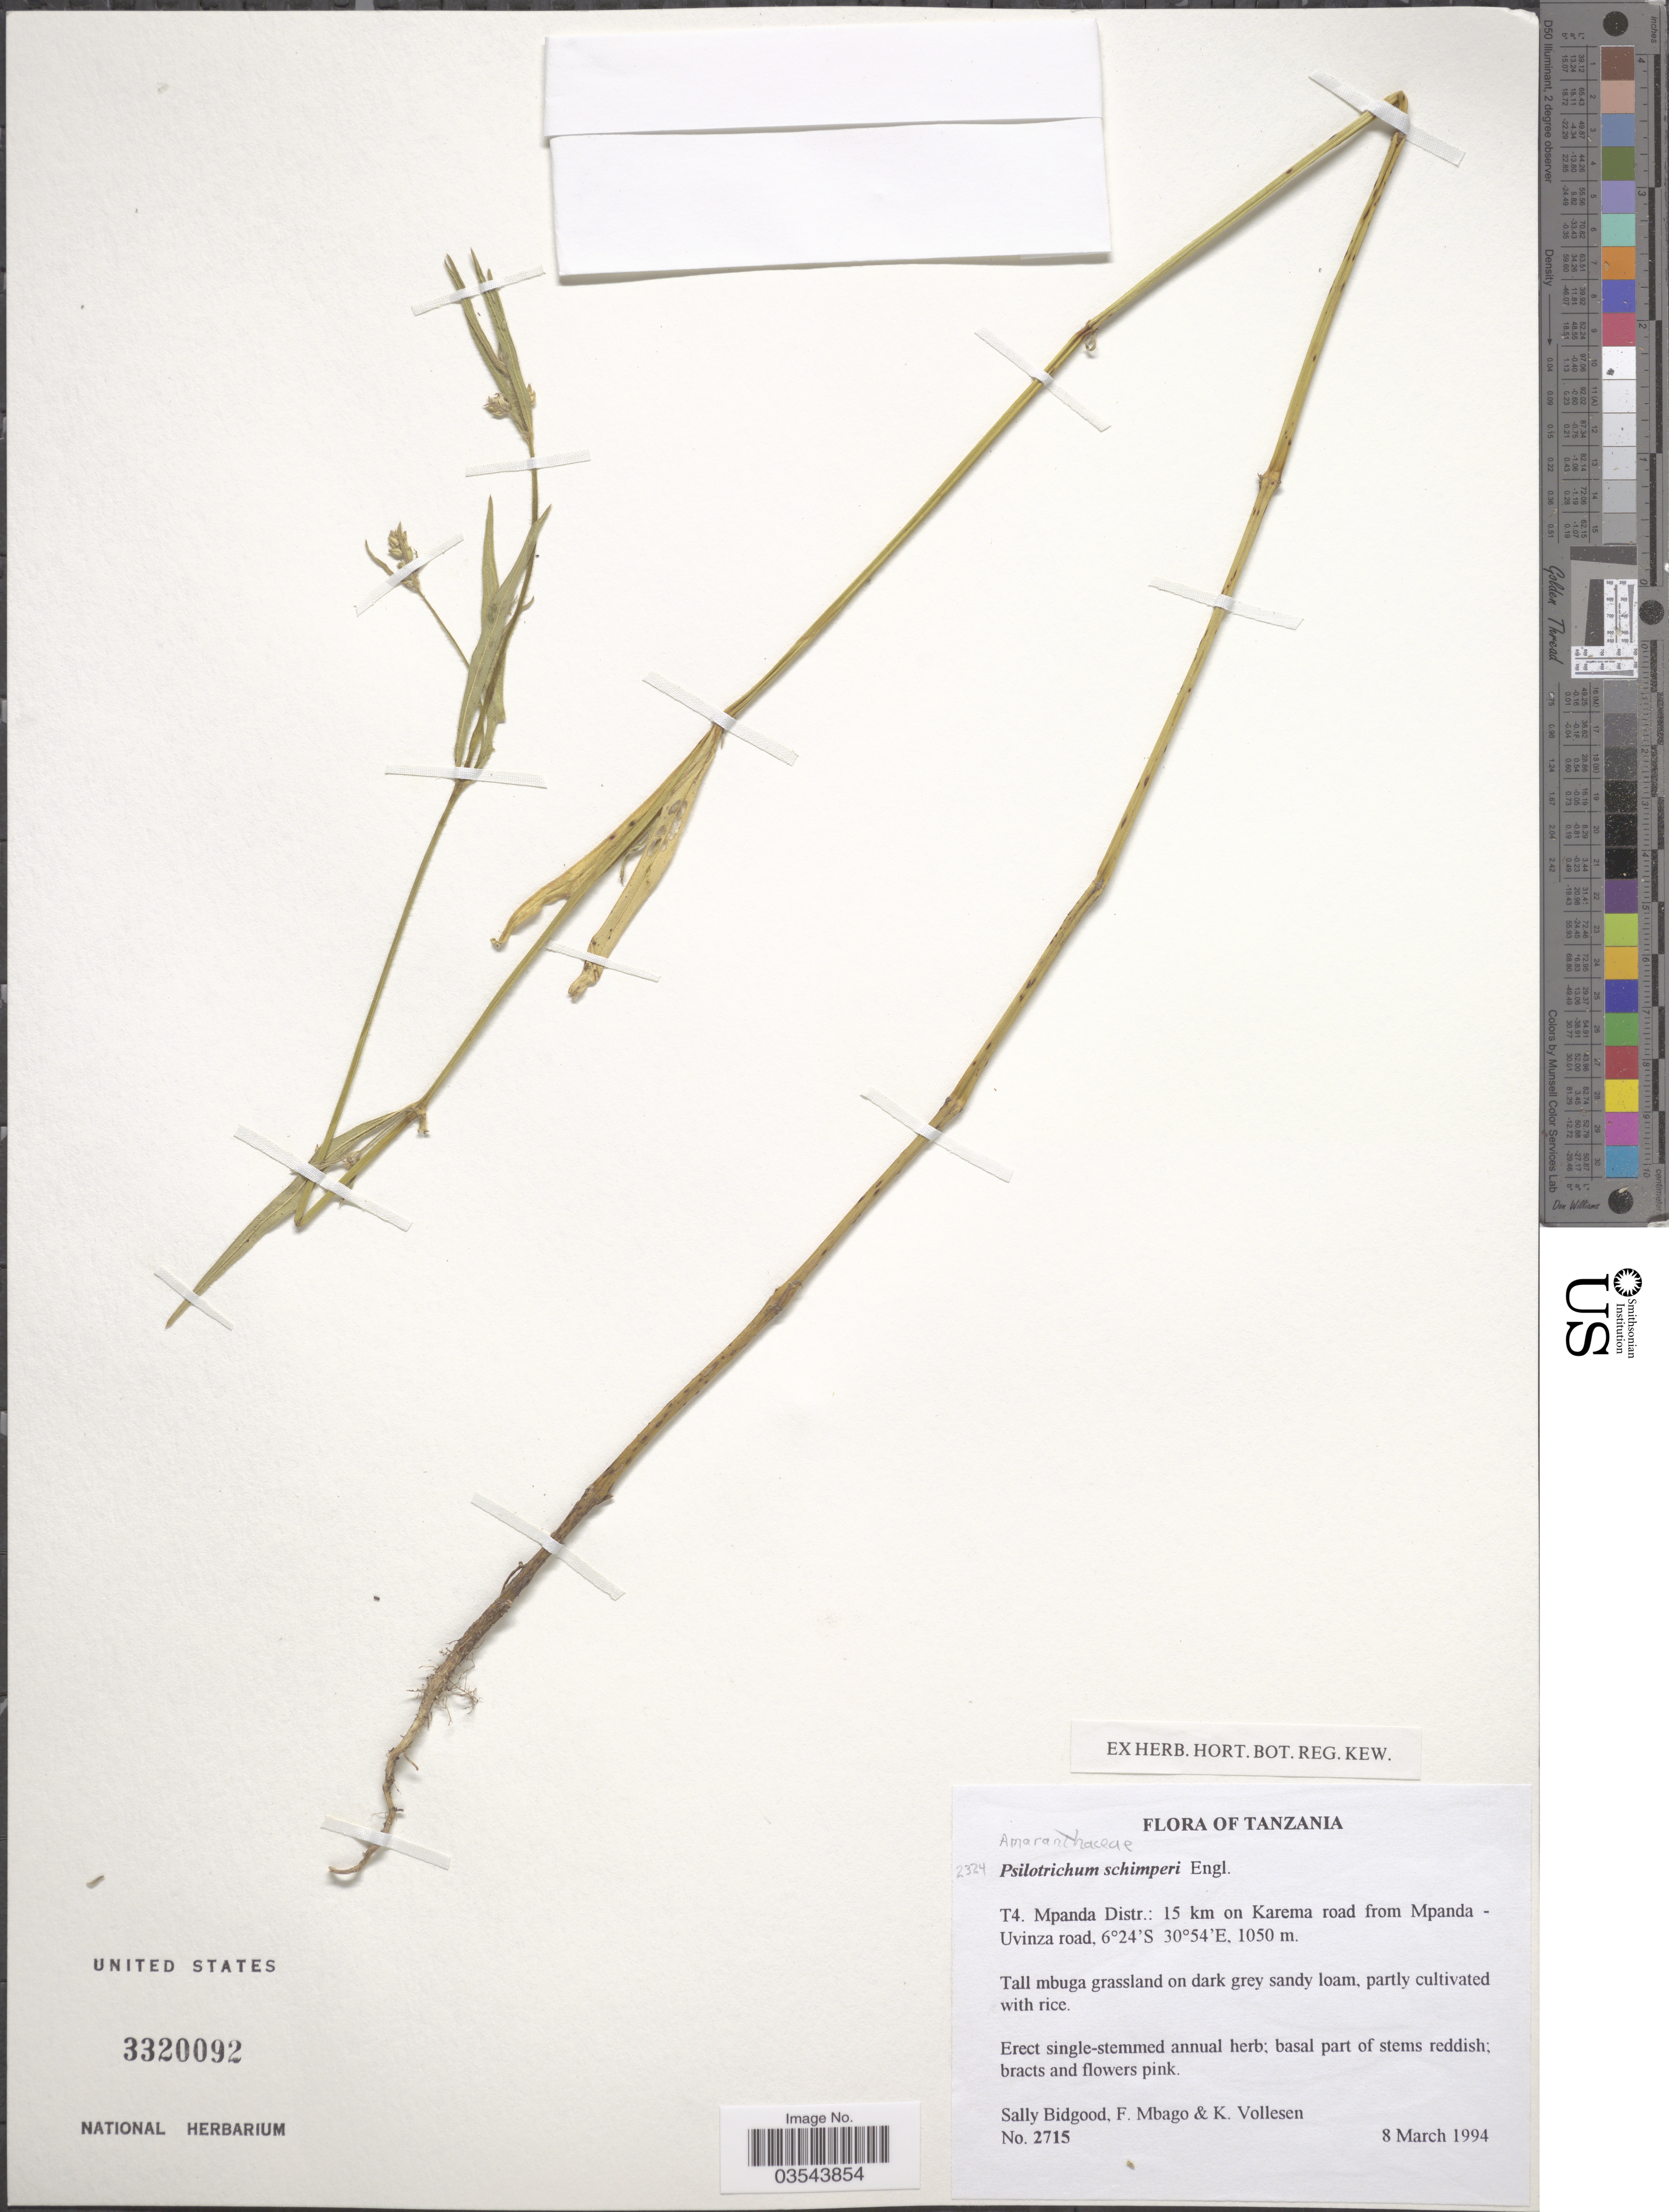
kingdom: Plantae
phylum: Tracheophyta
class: Magnoliopsida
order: Caryophyllales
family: Amaranthaceae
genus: Psilotrichum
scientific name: Psilotrichum schimperi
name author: Engl.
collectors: S. Bidgood, F. Mbago & K. Vollesen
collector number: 2715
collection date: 1994-03-08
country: Tanzania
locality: T4. Mpanda Distr.: 15 km on Karema road from Mpanda - Uvinza road.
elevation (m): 1050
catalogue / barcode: US 3320092